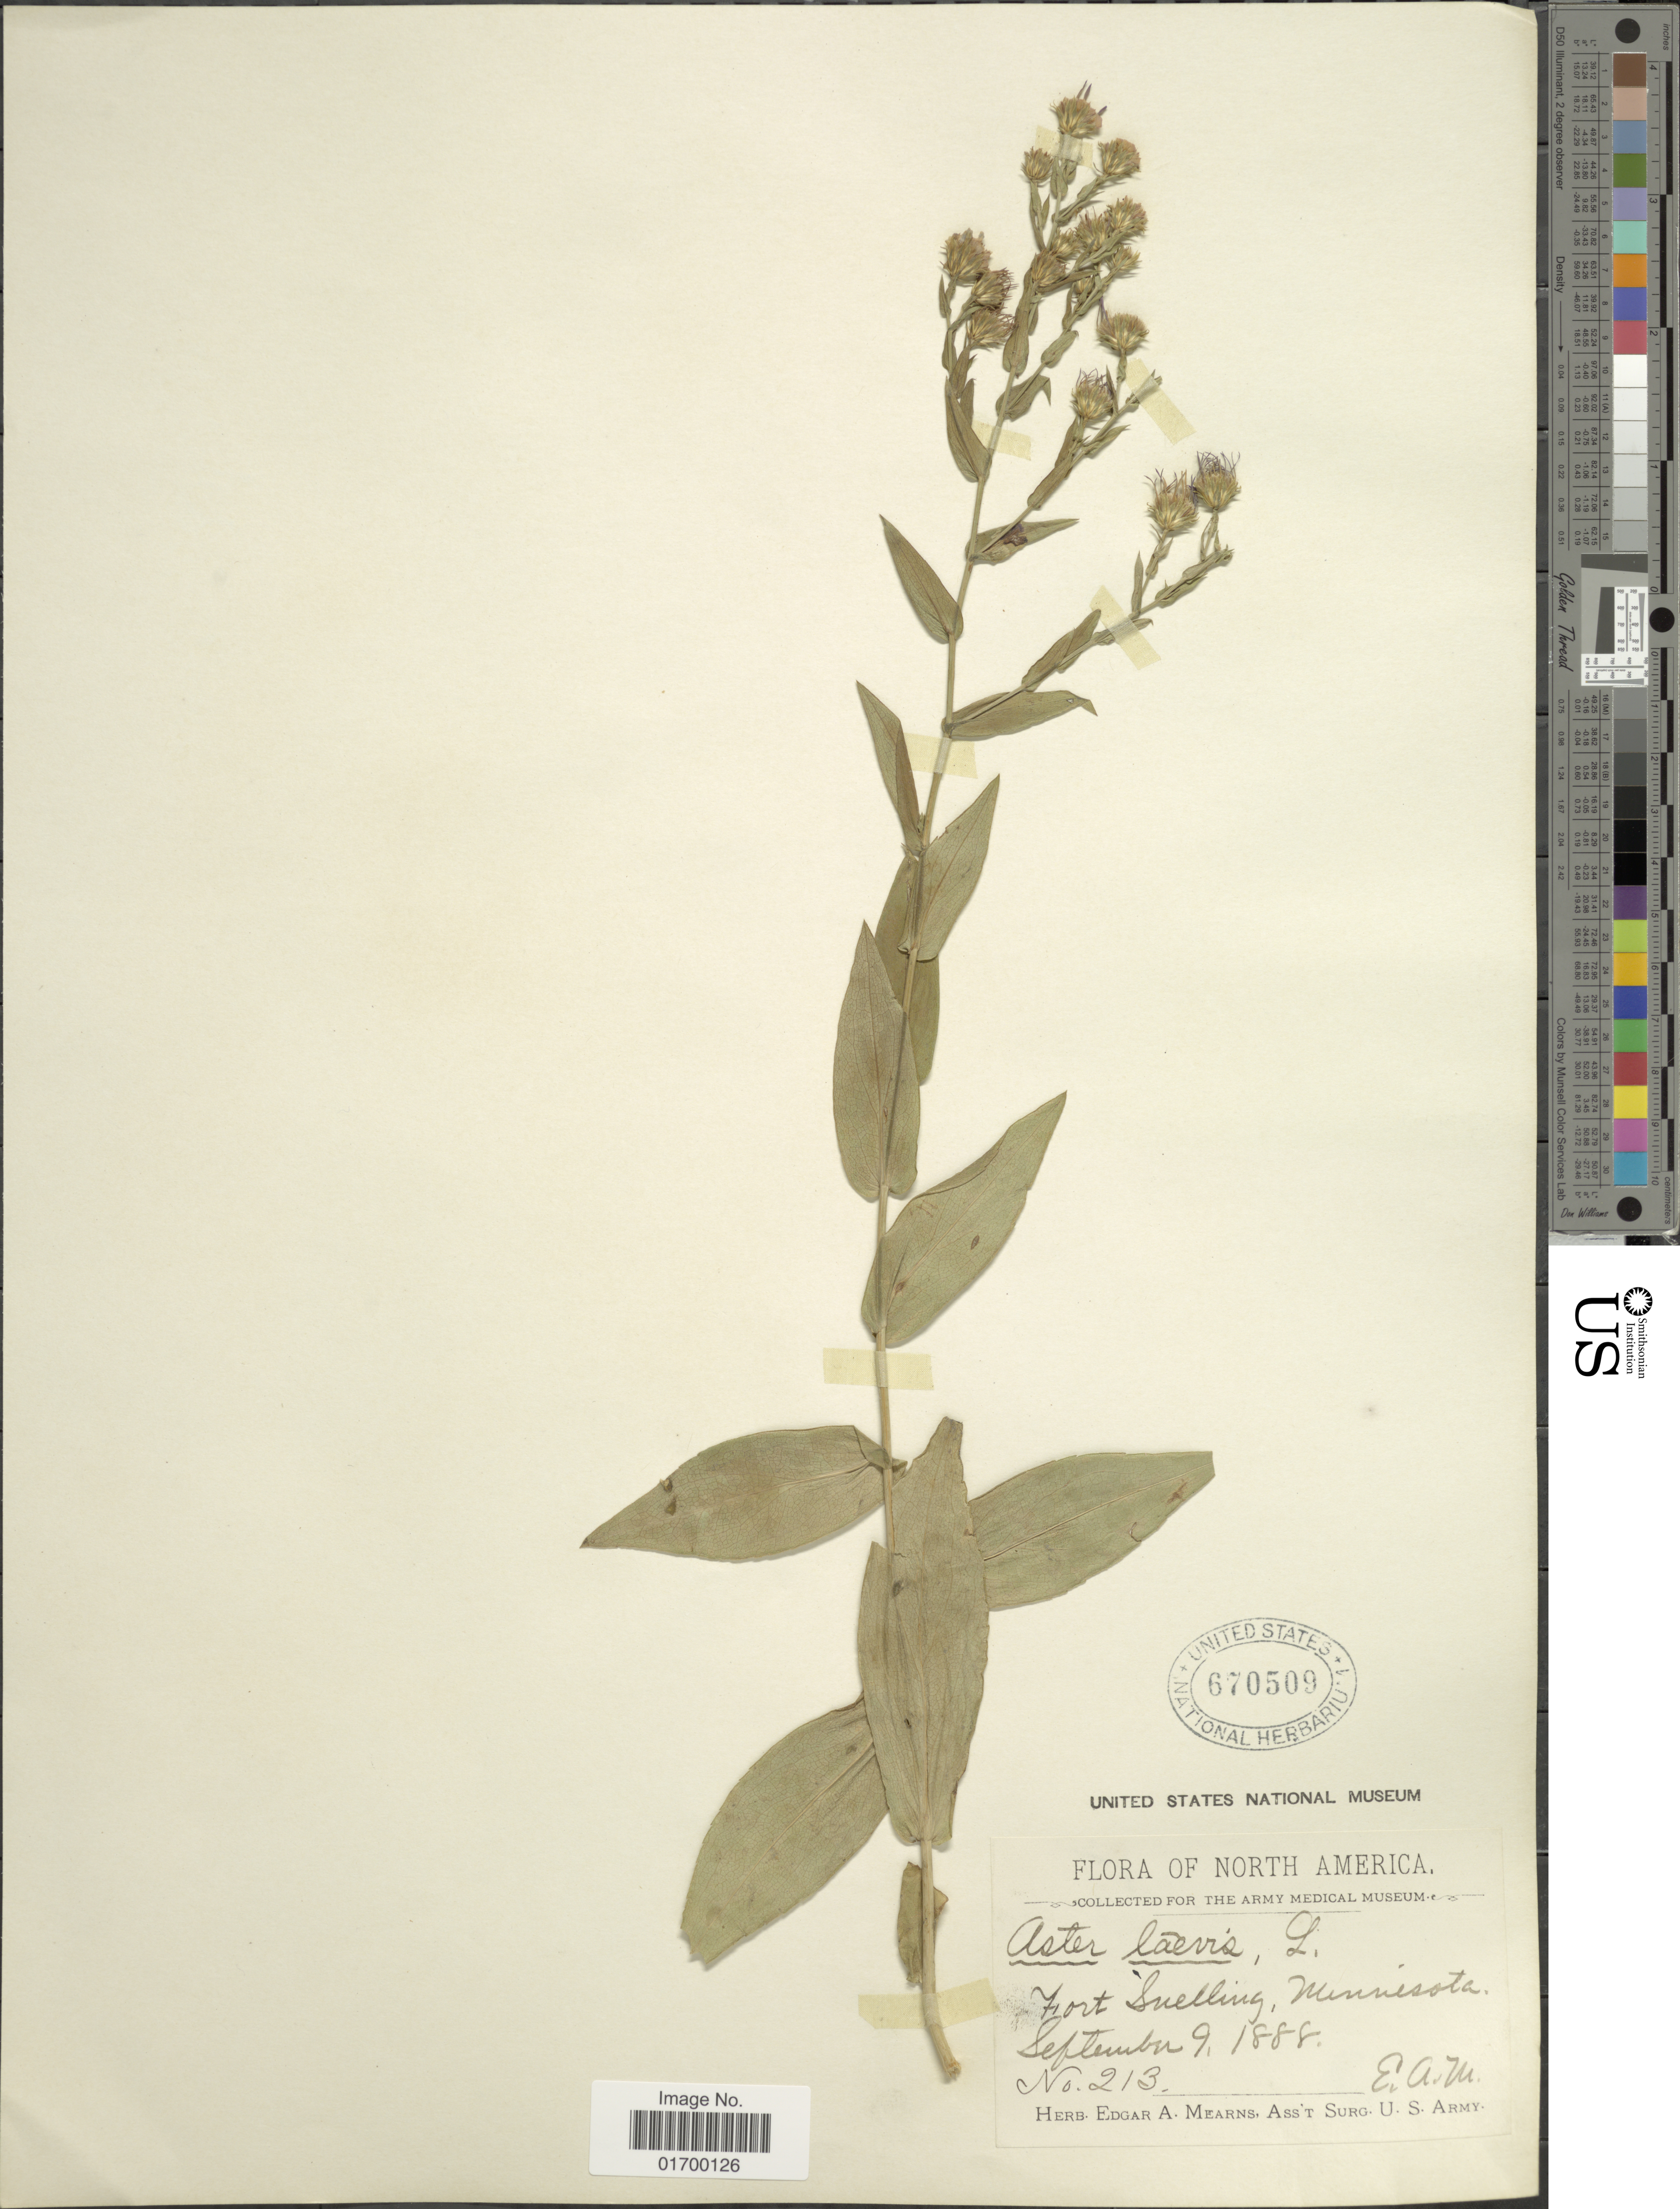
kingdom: Plantae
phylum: Tracheophyta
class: Magnoliopsida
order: Asterales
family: Asteraceae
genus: Symphyotrichum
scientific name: Symphyotrichum laeve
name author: (L.) Á. Löve & D. Löve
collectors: E. A. Mearns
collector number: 213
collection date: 1888-09-09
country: United States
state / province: Minnesota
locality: Fort Snelling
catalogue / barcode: US 670509